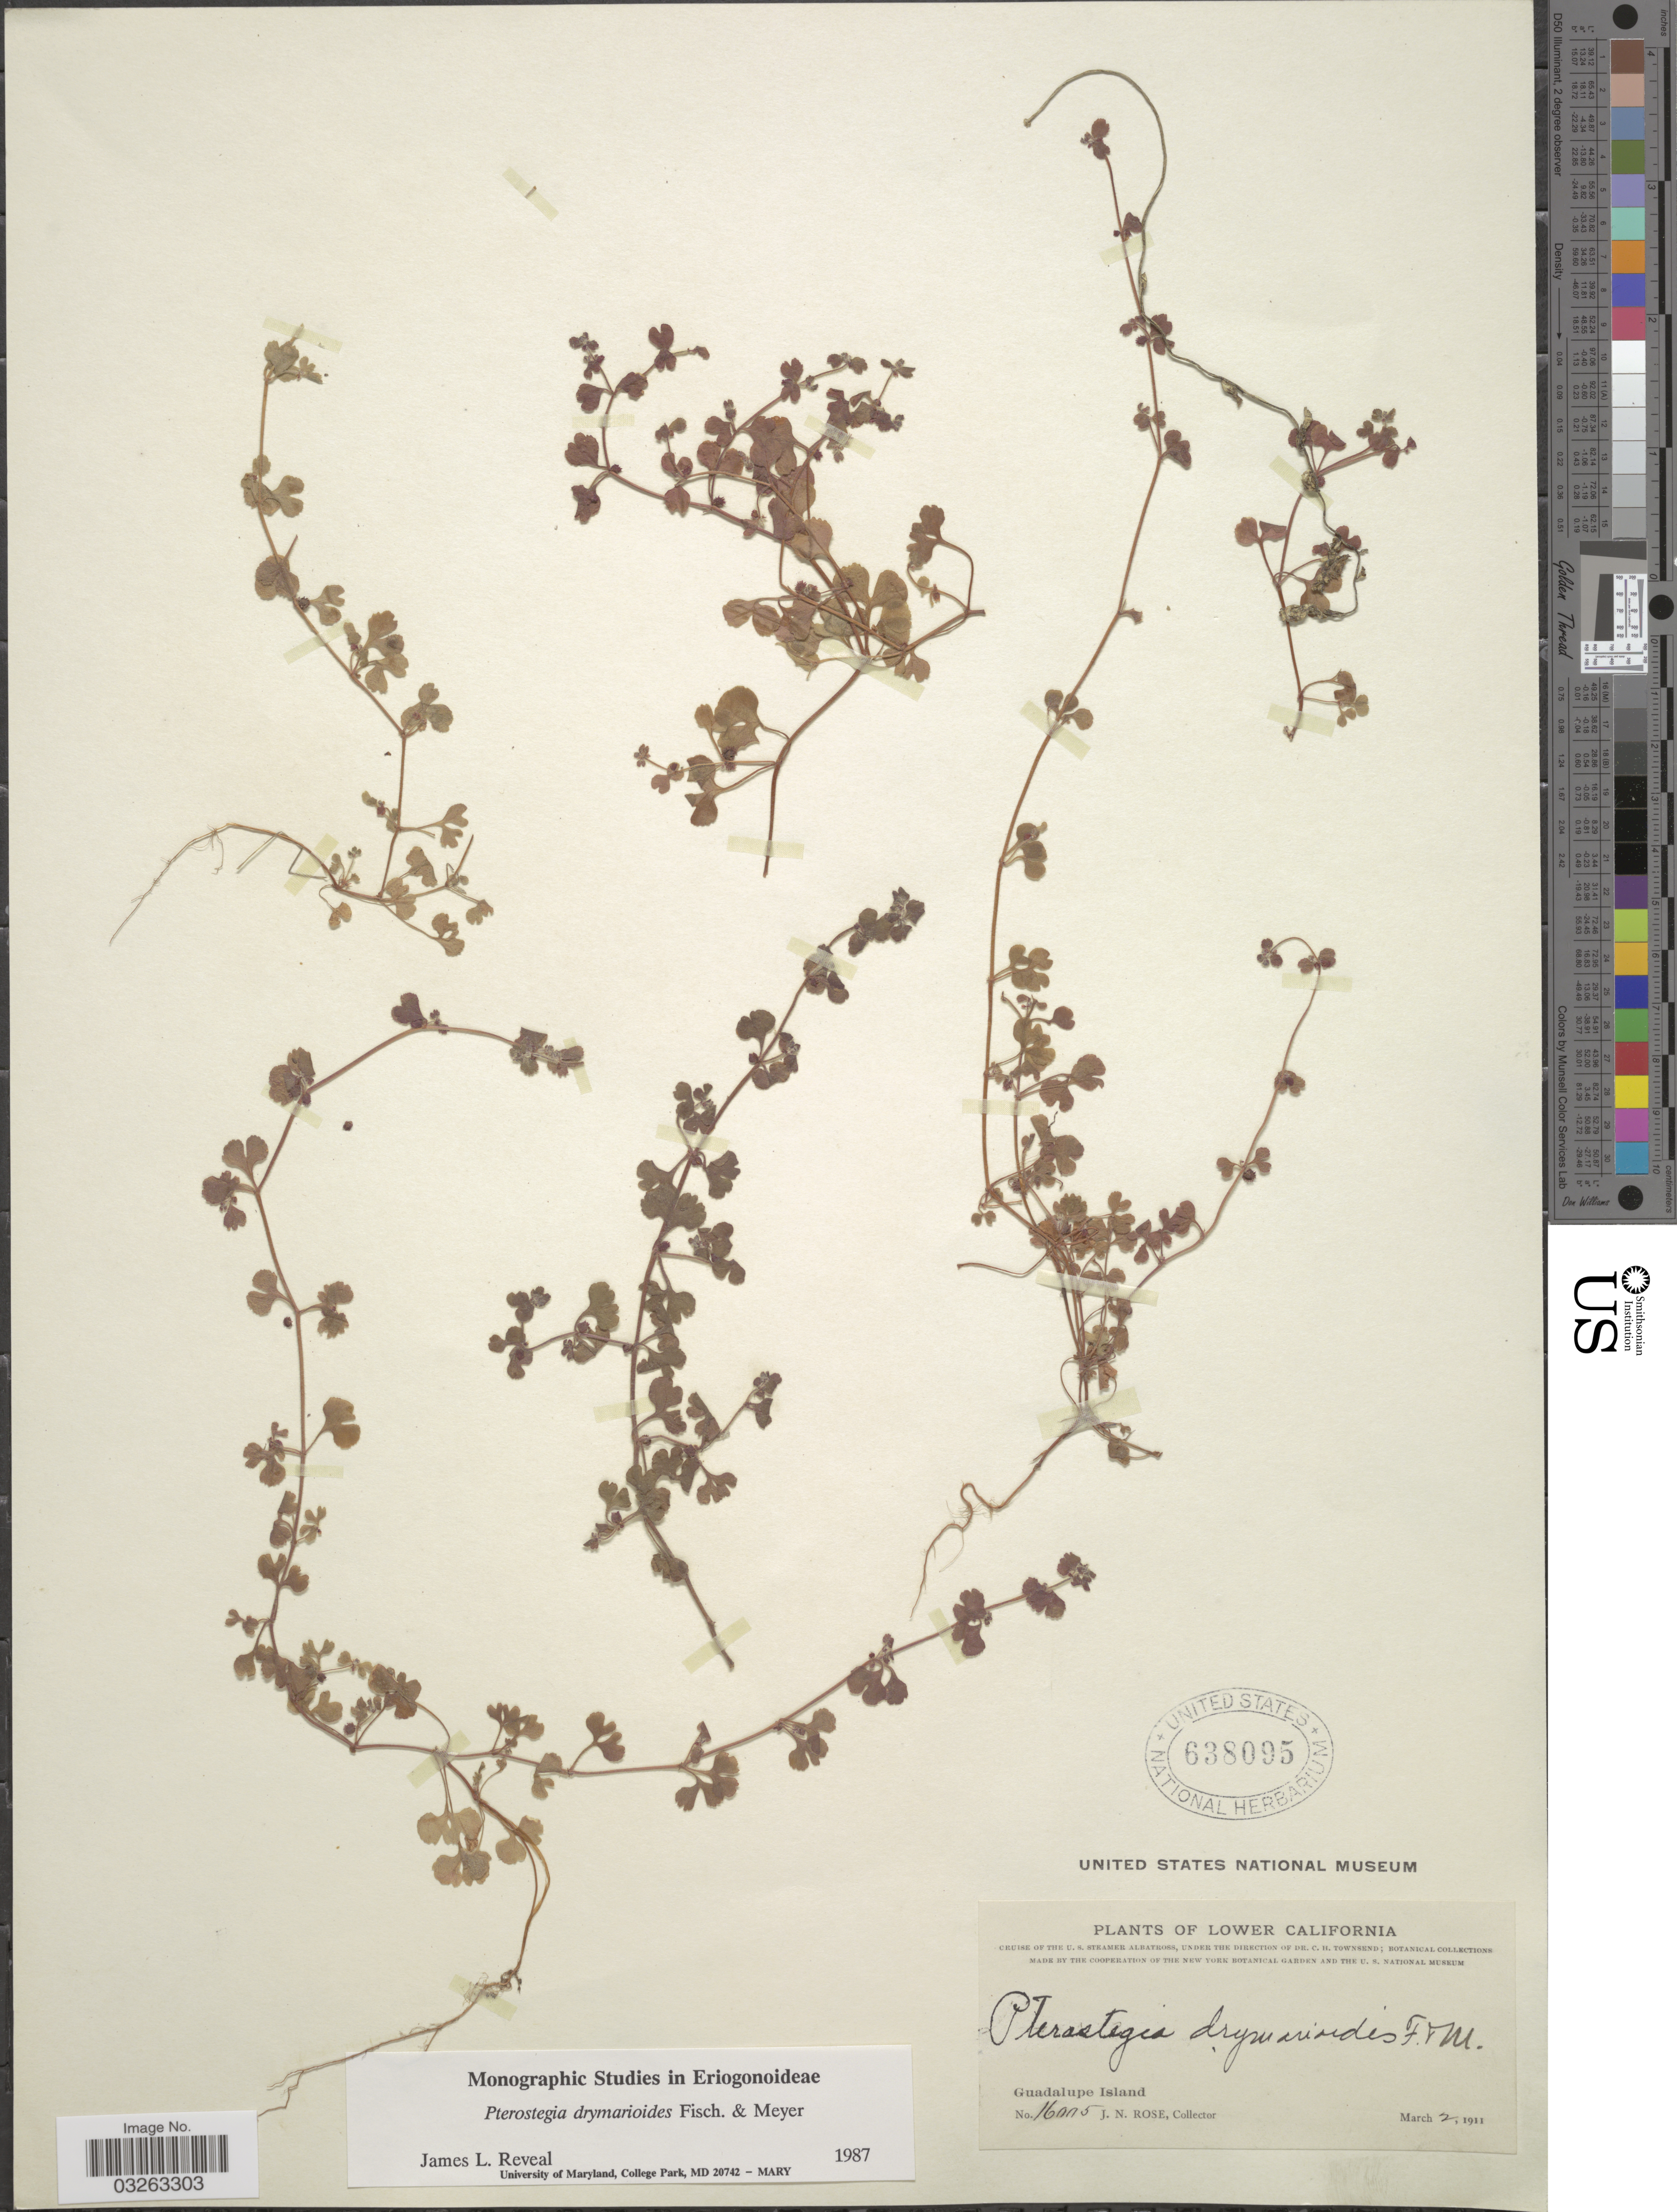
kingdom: Plantae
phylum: Tracheophyta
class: Magnoliopsida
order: Caryophyllales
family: Polygonaceae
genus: Pterostegia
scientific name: Pterostegia drymarioides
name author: Fisch. & C.A. Mey.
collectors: J. N. Rose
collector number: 16005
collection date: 1911-03-02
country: Mexico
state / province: Baja California Norte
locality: Lower California. Guadalupe Island.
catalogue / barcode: US 638095